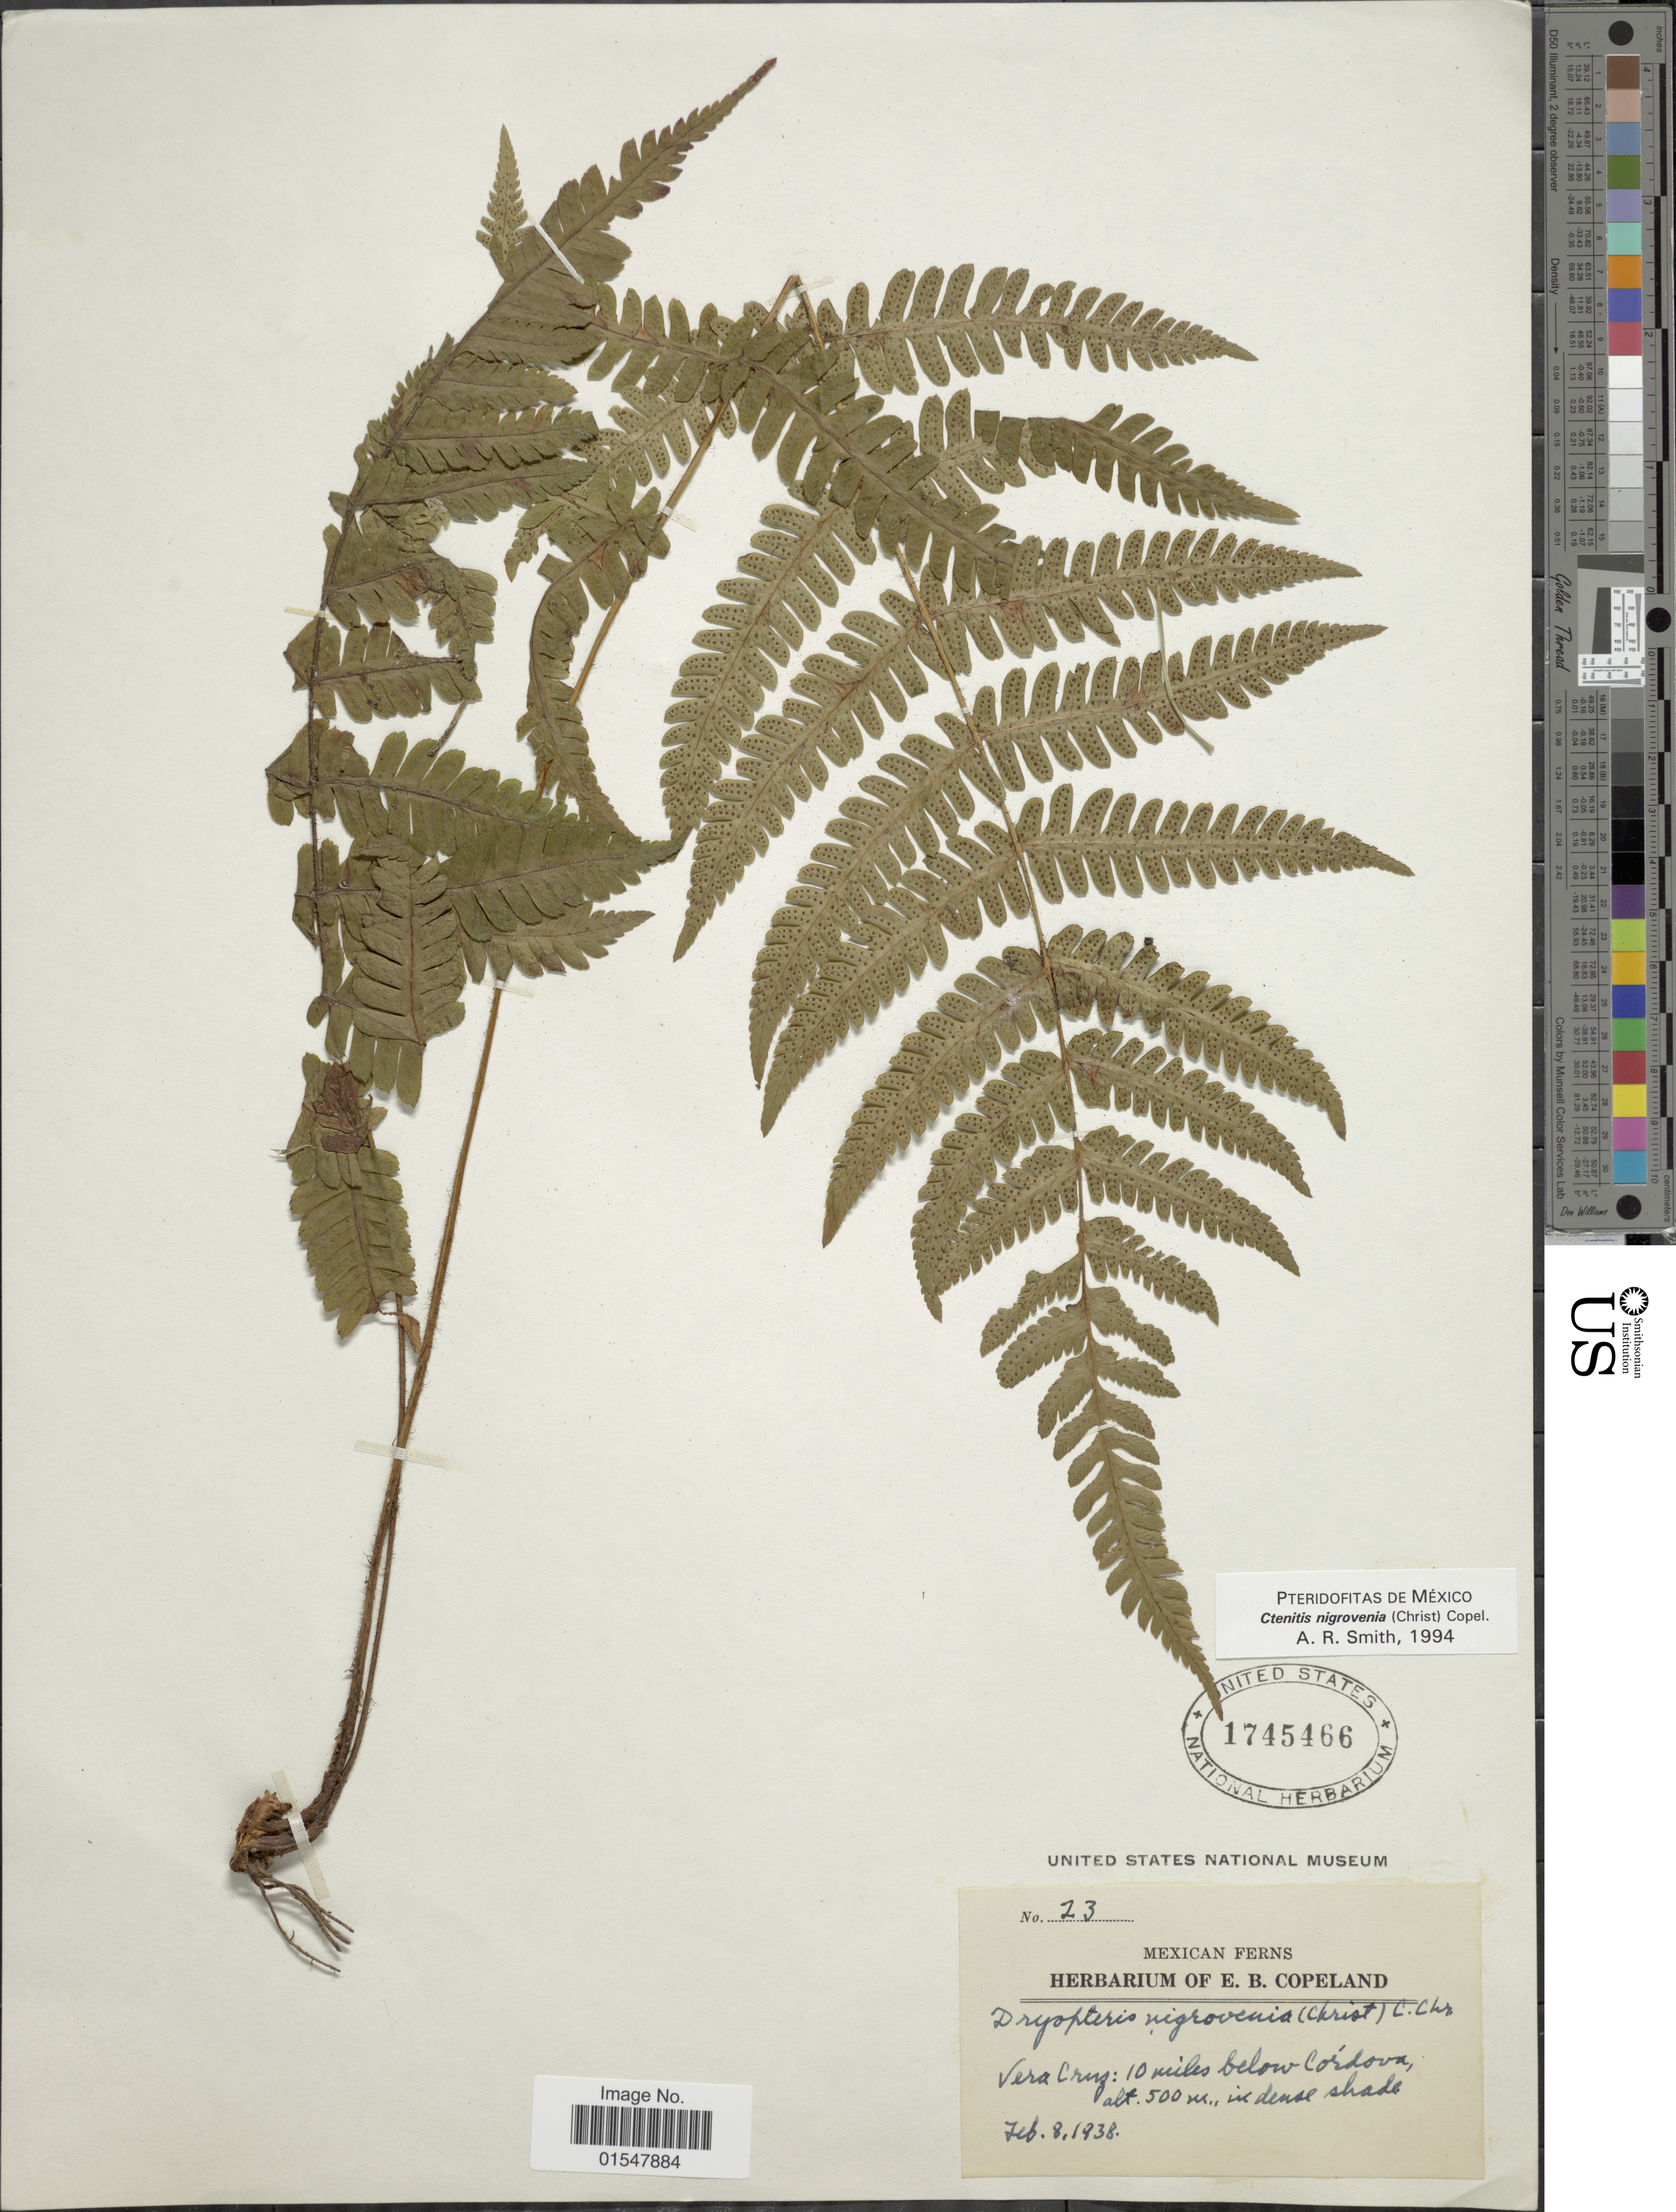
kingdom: Plantae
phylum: Tracheophyta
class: Polypodiopsida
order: Polypodiales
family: Dryopteridaceae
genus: Ctenitis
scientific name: Ctenitis nigrovenia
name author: (Christ) Copel.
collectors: ex herb. E. B. Copeland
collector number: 23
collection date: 1938-02-08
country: Mexico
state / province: Veracruz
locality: Vera Cruz: 10 miles below Córdova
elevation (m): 500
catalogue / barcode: US 1745466